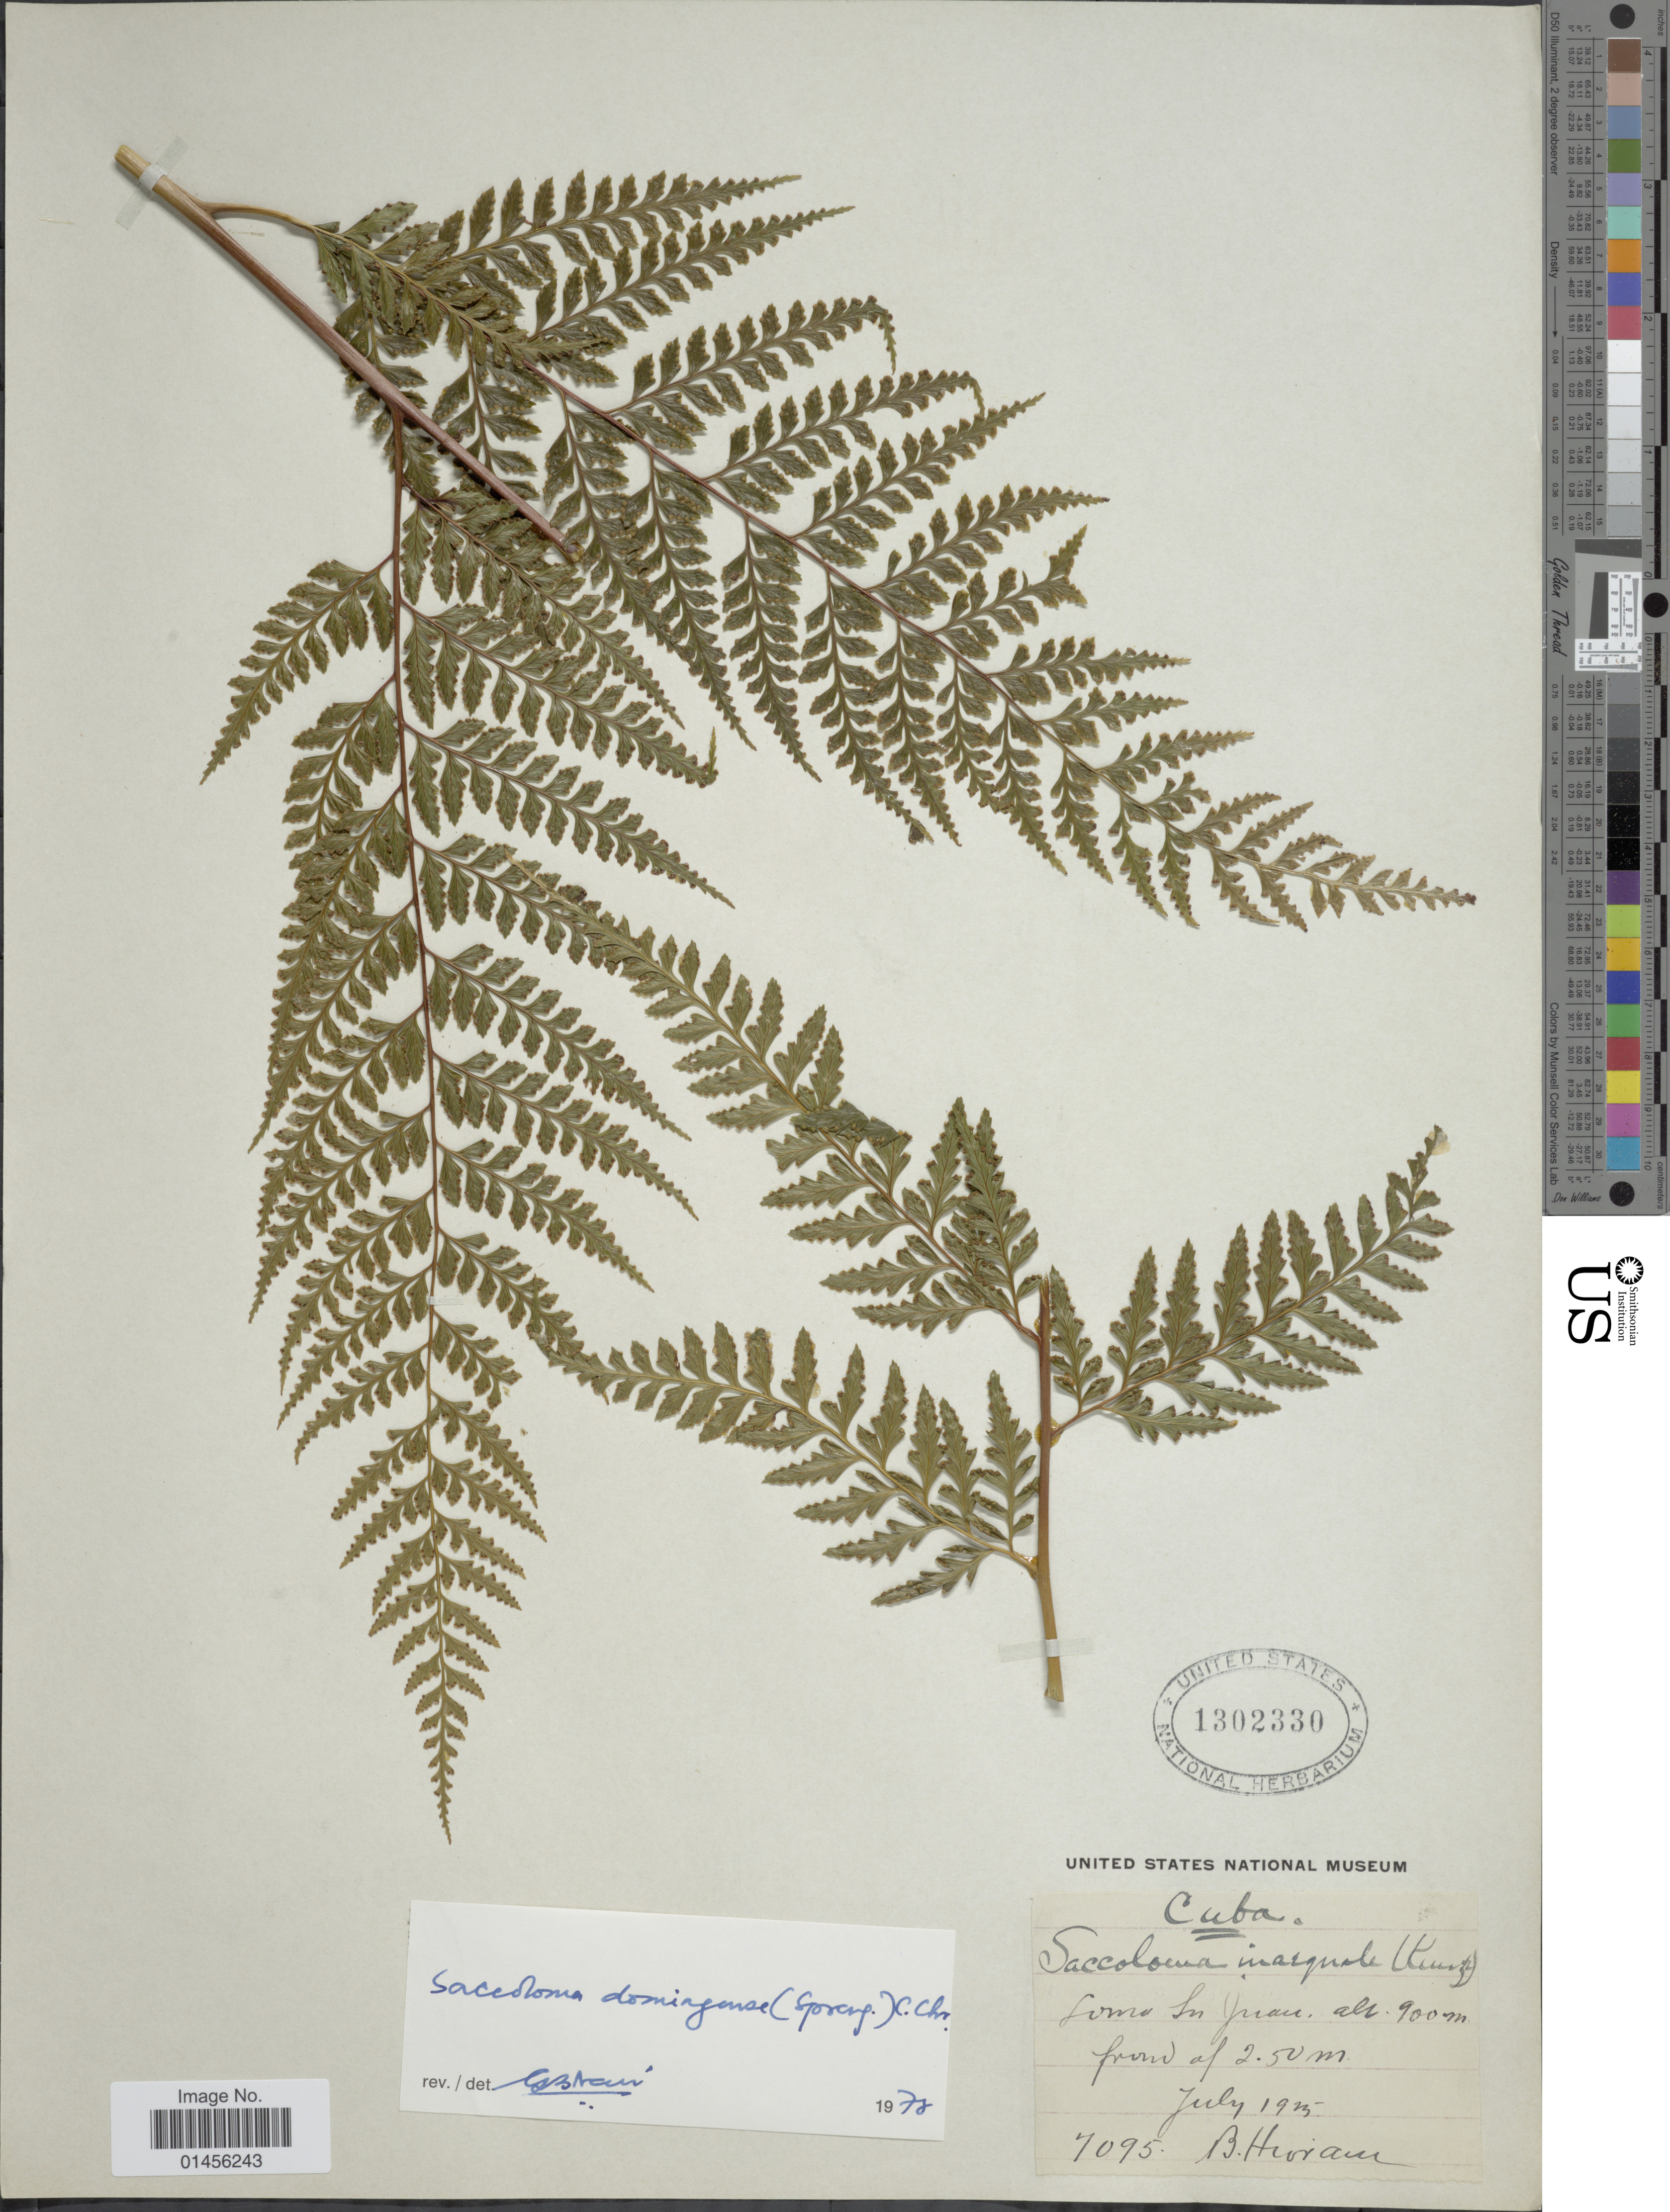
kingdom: Plantae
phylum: Tracheophyta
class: Polypodiopsida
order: Polypodiales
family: Saccolomataceae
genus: Saccoloma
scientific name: Saccoloma domingense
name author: (Spreng.) C. Chr.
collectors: Bro. Hioram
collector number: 7095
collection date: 1925-07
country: Cuba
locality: Loma San Juan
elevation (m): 900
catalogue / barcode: US 1302330